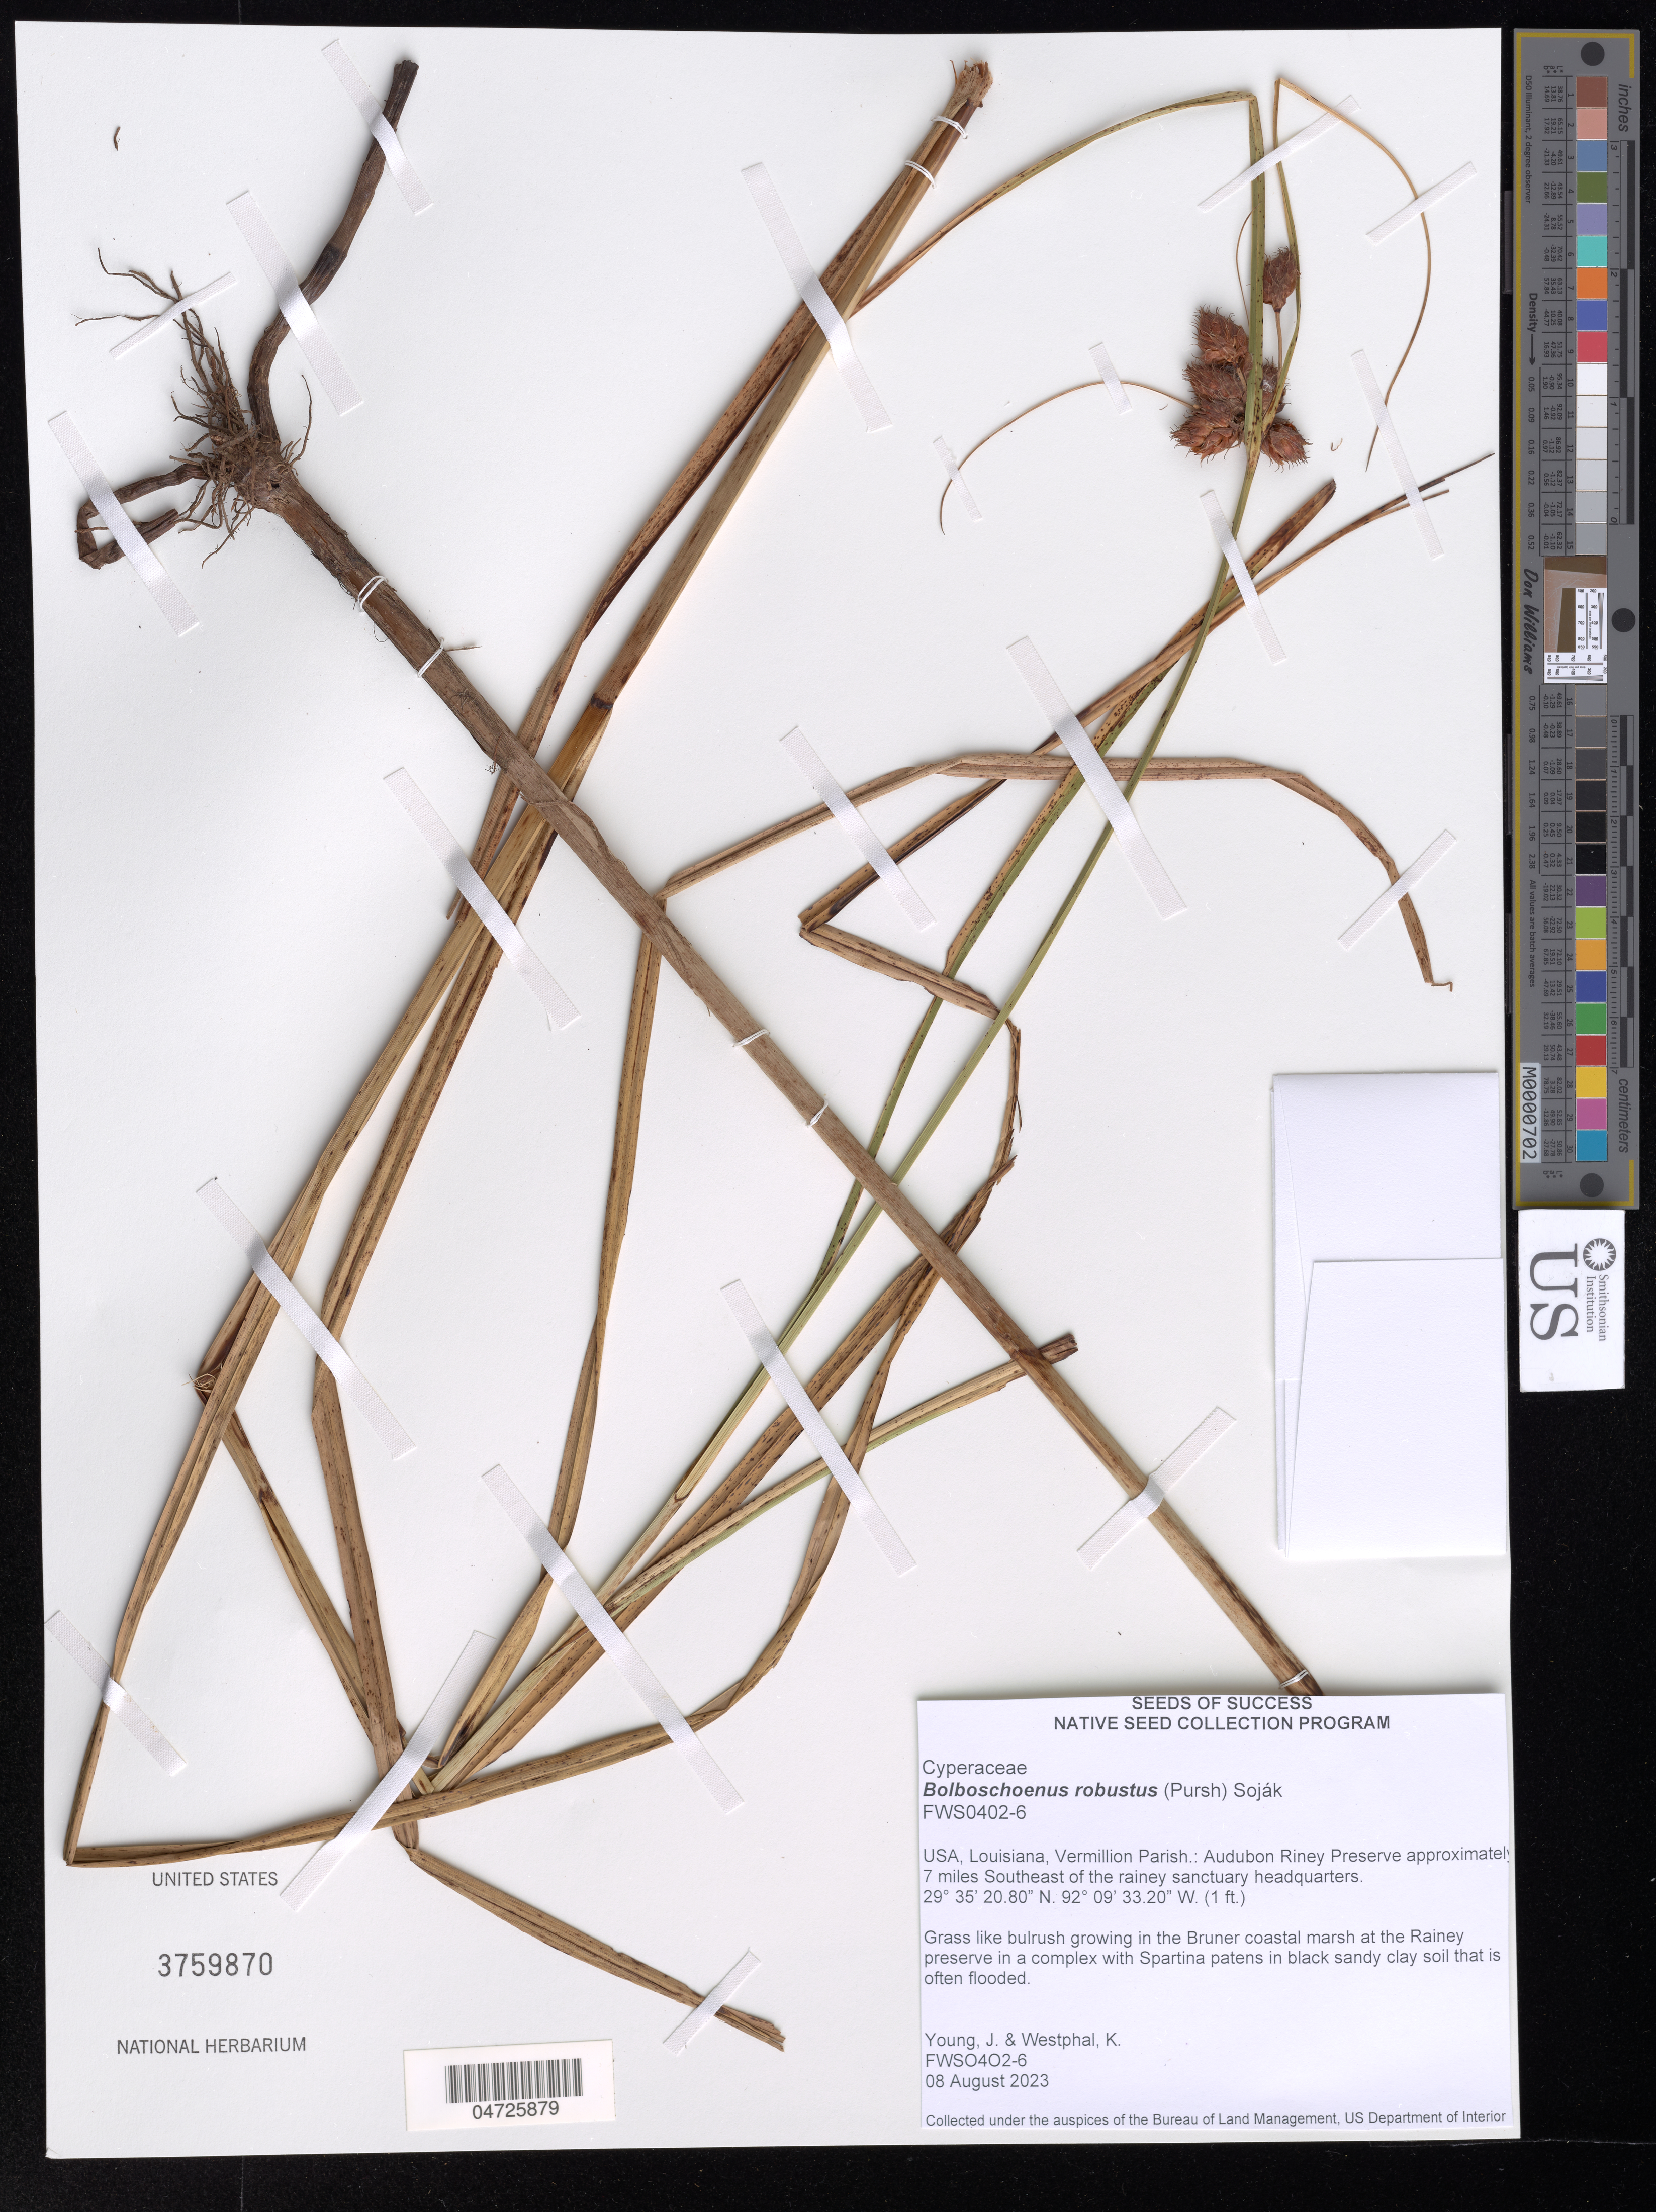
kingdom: Plantae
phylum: Tracheophyta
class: Liliopsida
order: Poales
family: Cyperaceae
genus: Bolboschoenus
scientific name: Bolboschoenus robustus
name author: (Pursh) Soják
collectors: J. Young & K. Westphal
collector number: FWSO4O2-6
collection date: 2023-08-08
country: United States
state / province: Louisiana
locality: Vermillion Parish.: Audubon Riney Preserve approximately 7 miles Southeast of the rainey sanctuary headquarters. Grass like bulrush growing in the Bruner coastal marsh at the Rainey preserve in a complex.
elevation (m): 0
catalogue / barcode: US 3759870